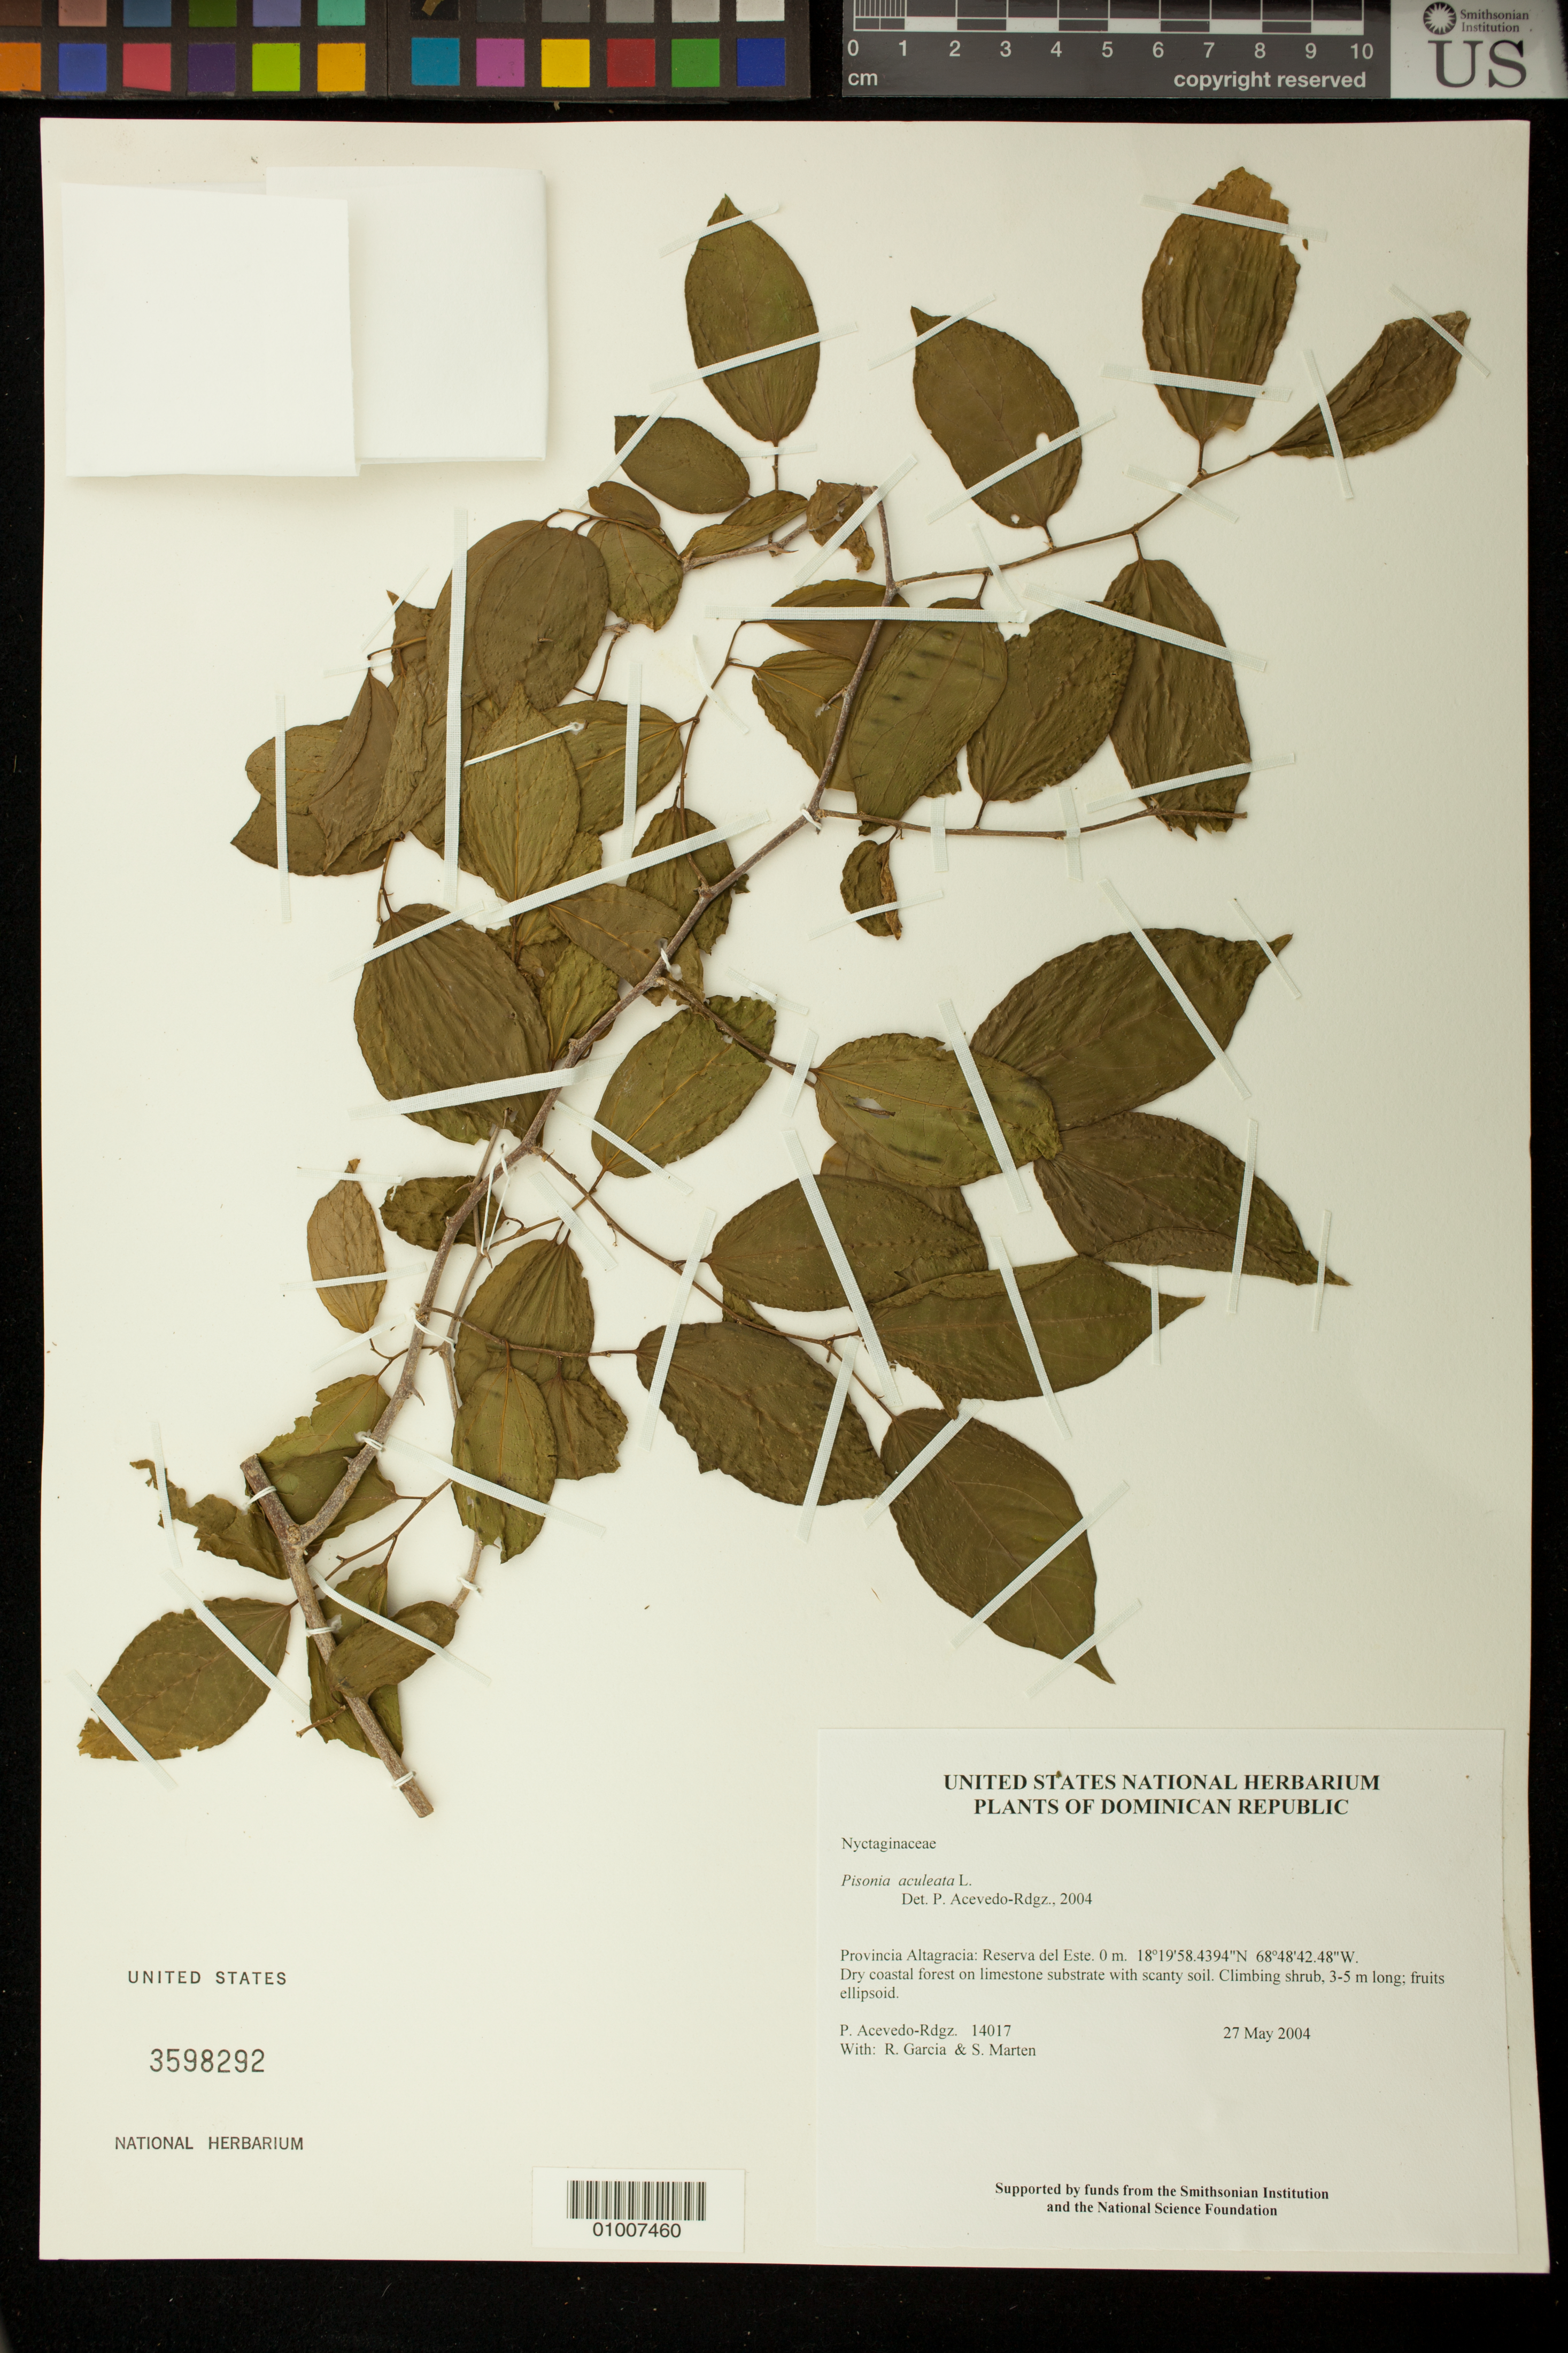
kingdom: Plantae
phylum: Tracheophyta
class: Magnoliopsida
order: Caryophyllales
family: Nyctaginaceae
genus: Pisonia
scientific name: Pisonia aculeata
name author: L.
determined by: Acevedo-Rodríguez, P., (BOT), Smithsonian Institution - National Museum of Natural History (UNITED STATES)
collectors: P. Acevedo-Rodr., R. G. García & S. Marten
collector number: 14017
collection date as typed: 27 May 2004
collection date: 2004-05-27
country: Dominican Republic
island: Hispaniola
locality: Provincia Altagracia: Reserva del Este.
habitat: Dry coastal forest on limestone substrate with scanty soil.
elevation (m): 0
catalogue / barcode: US 3598292